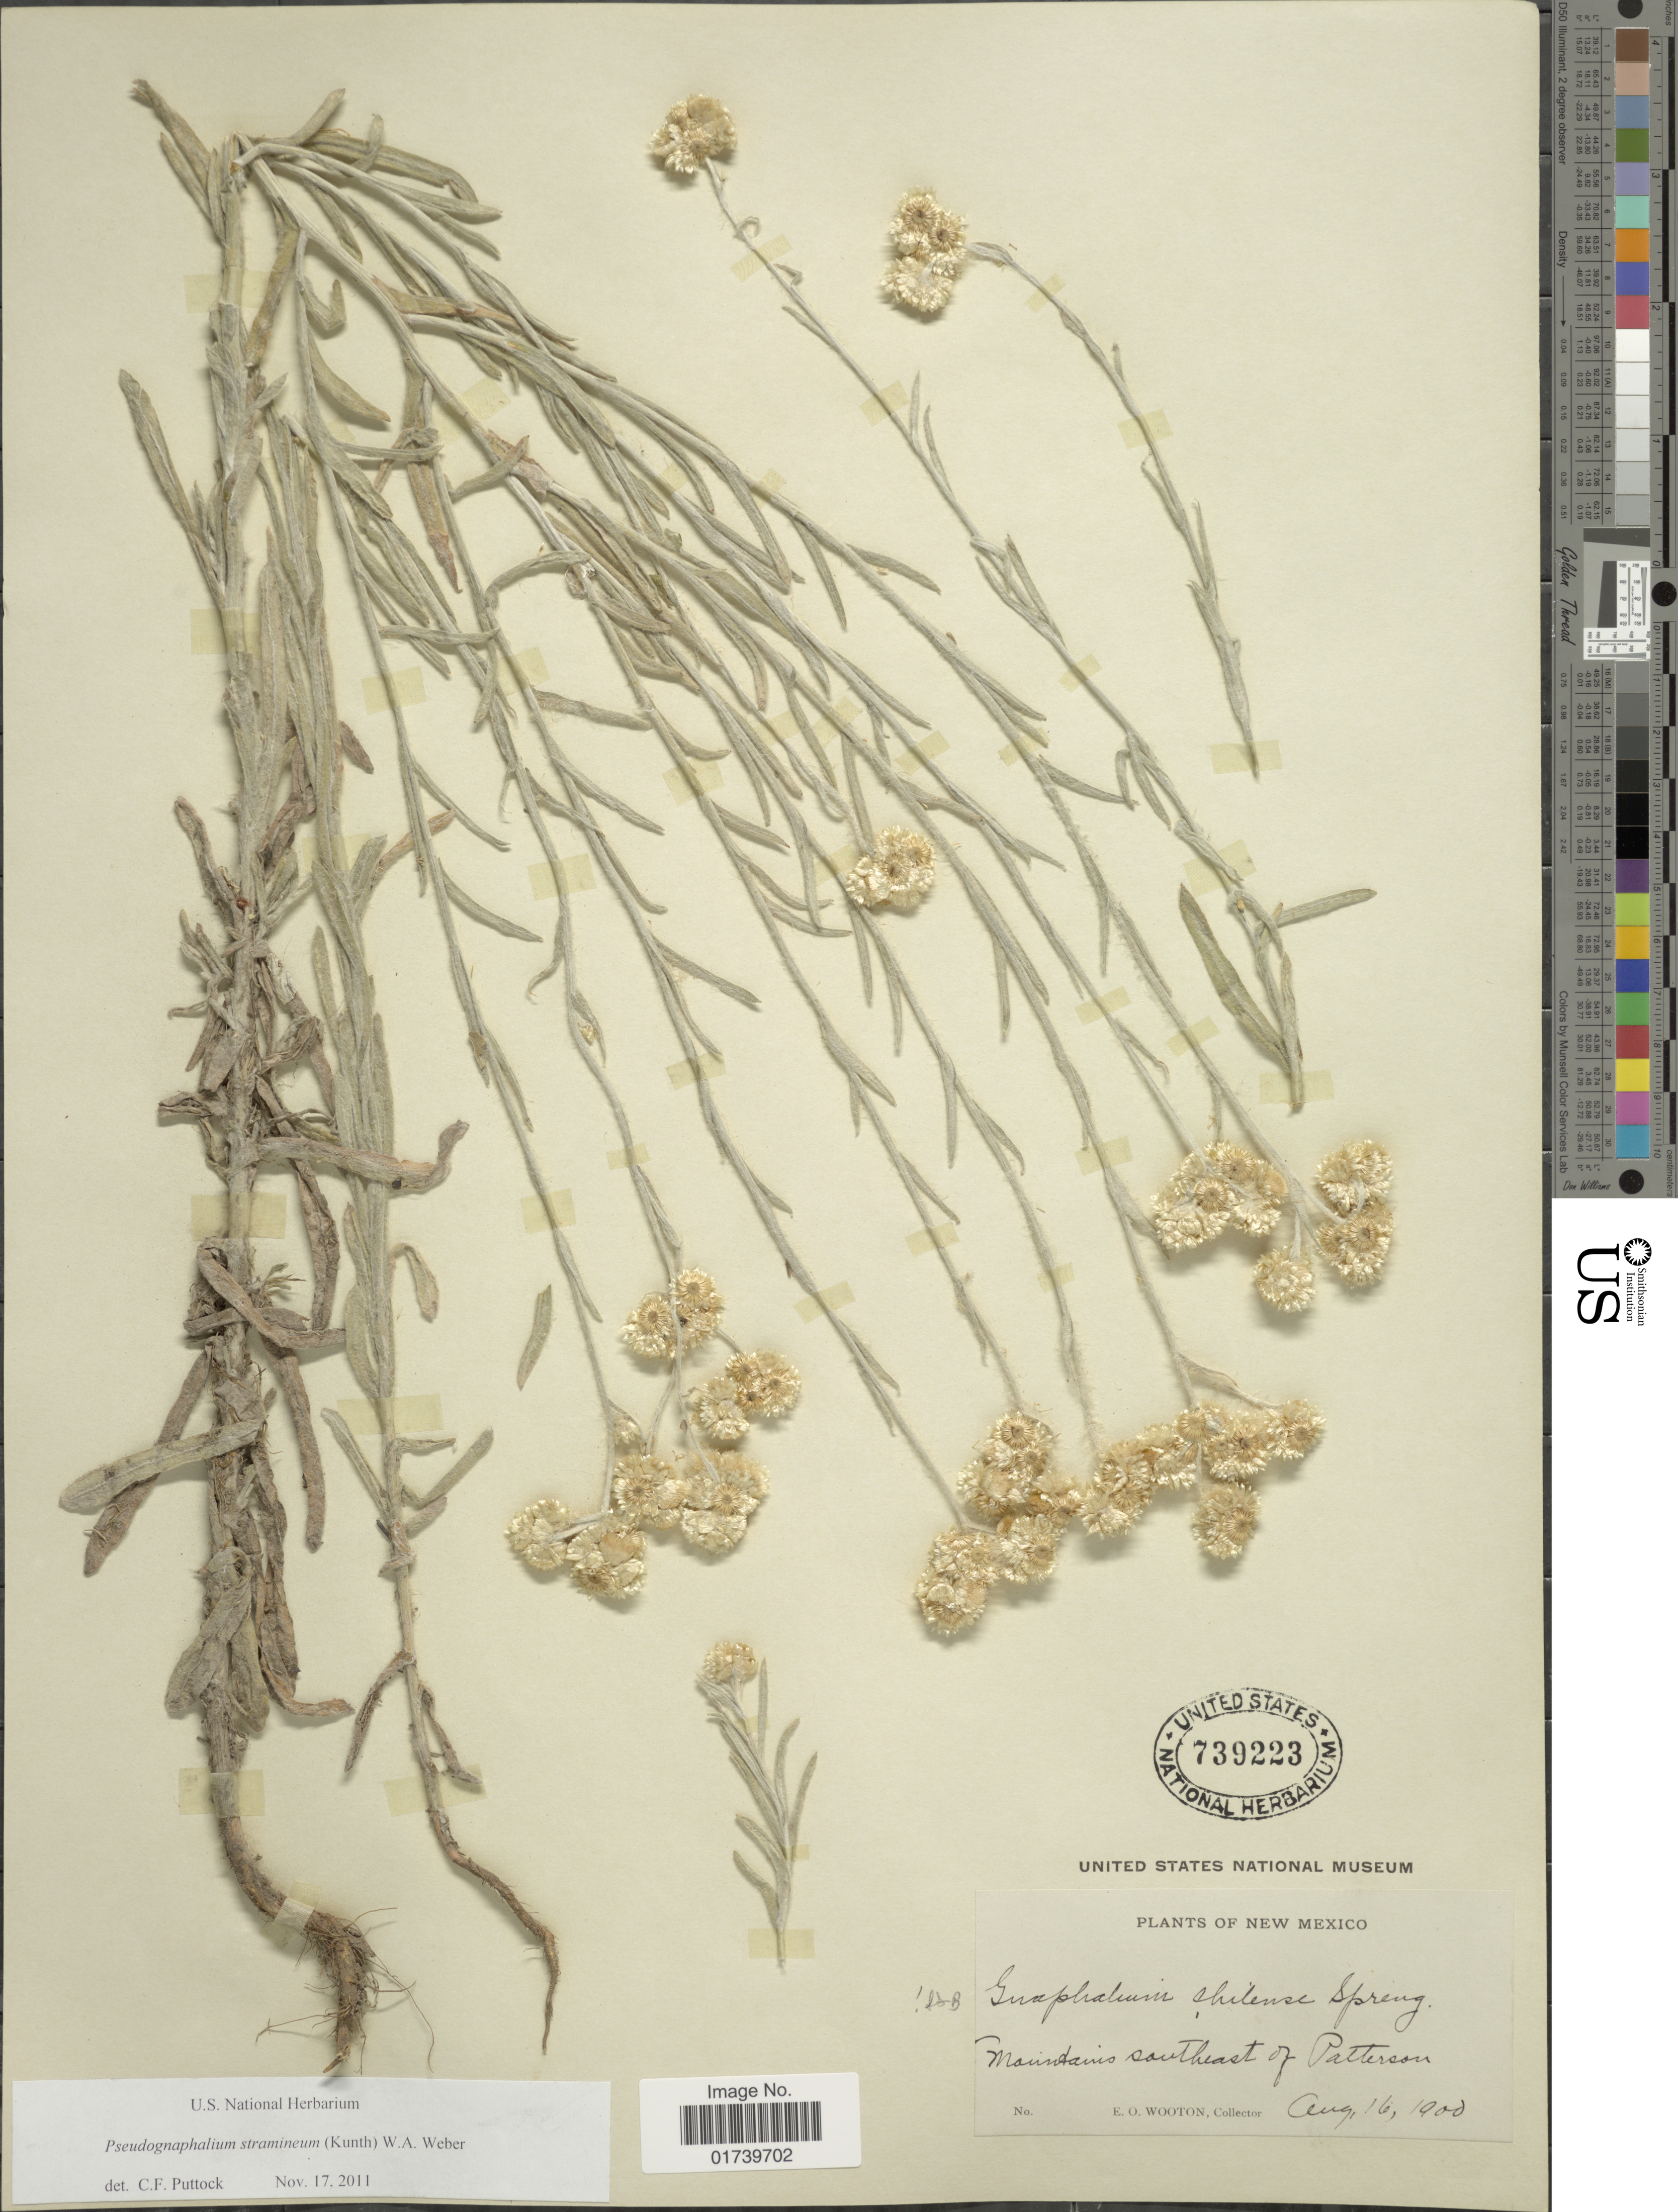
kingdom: Plantae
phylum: Tracheophyta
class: Magnoliopsida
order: Asterales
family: Asteraceae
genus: Pseudognaphalium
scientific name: Pseudognaphalium stramineum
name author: (Kunth) Anderb.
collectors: E. O. Wooton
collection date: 1900-08-16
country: United States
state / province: New Mexico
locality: Mountains southeast of Patterson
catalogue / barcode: US 739223